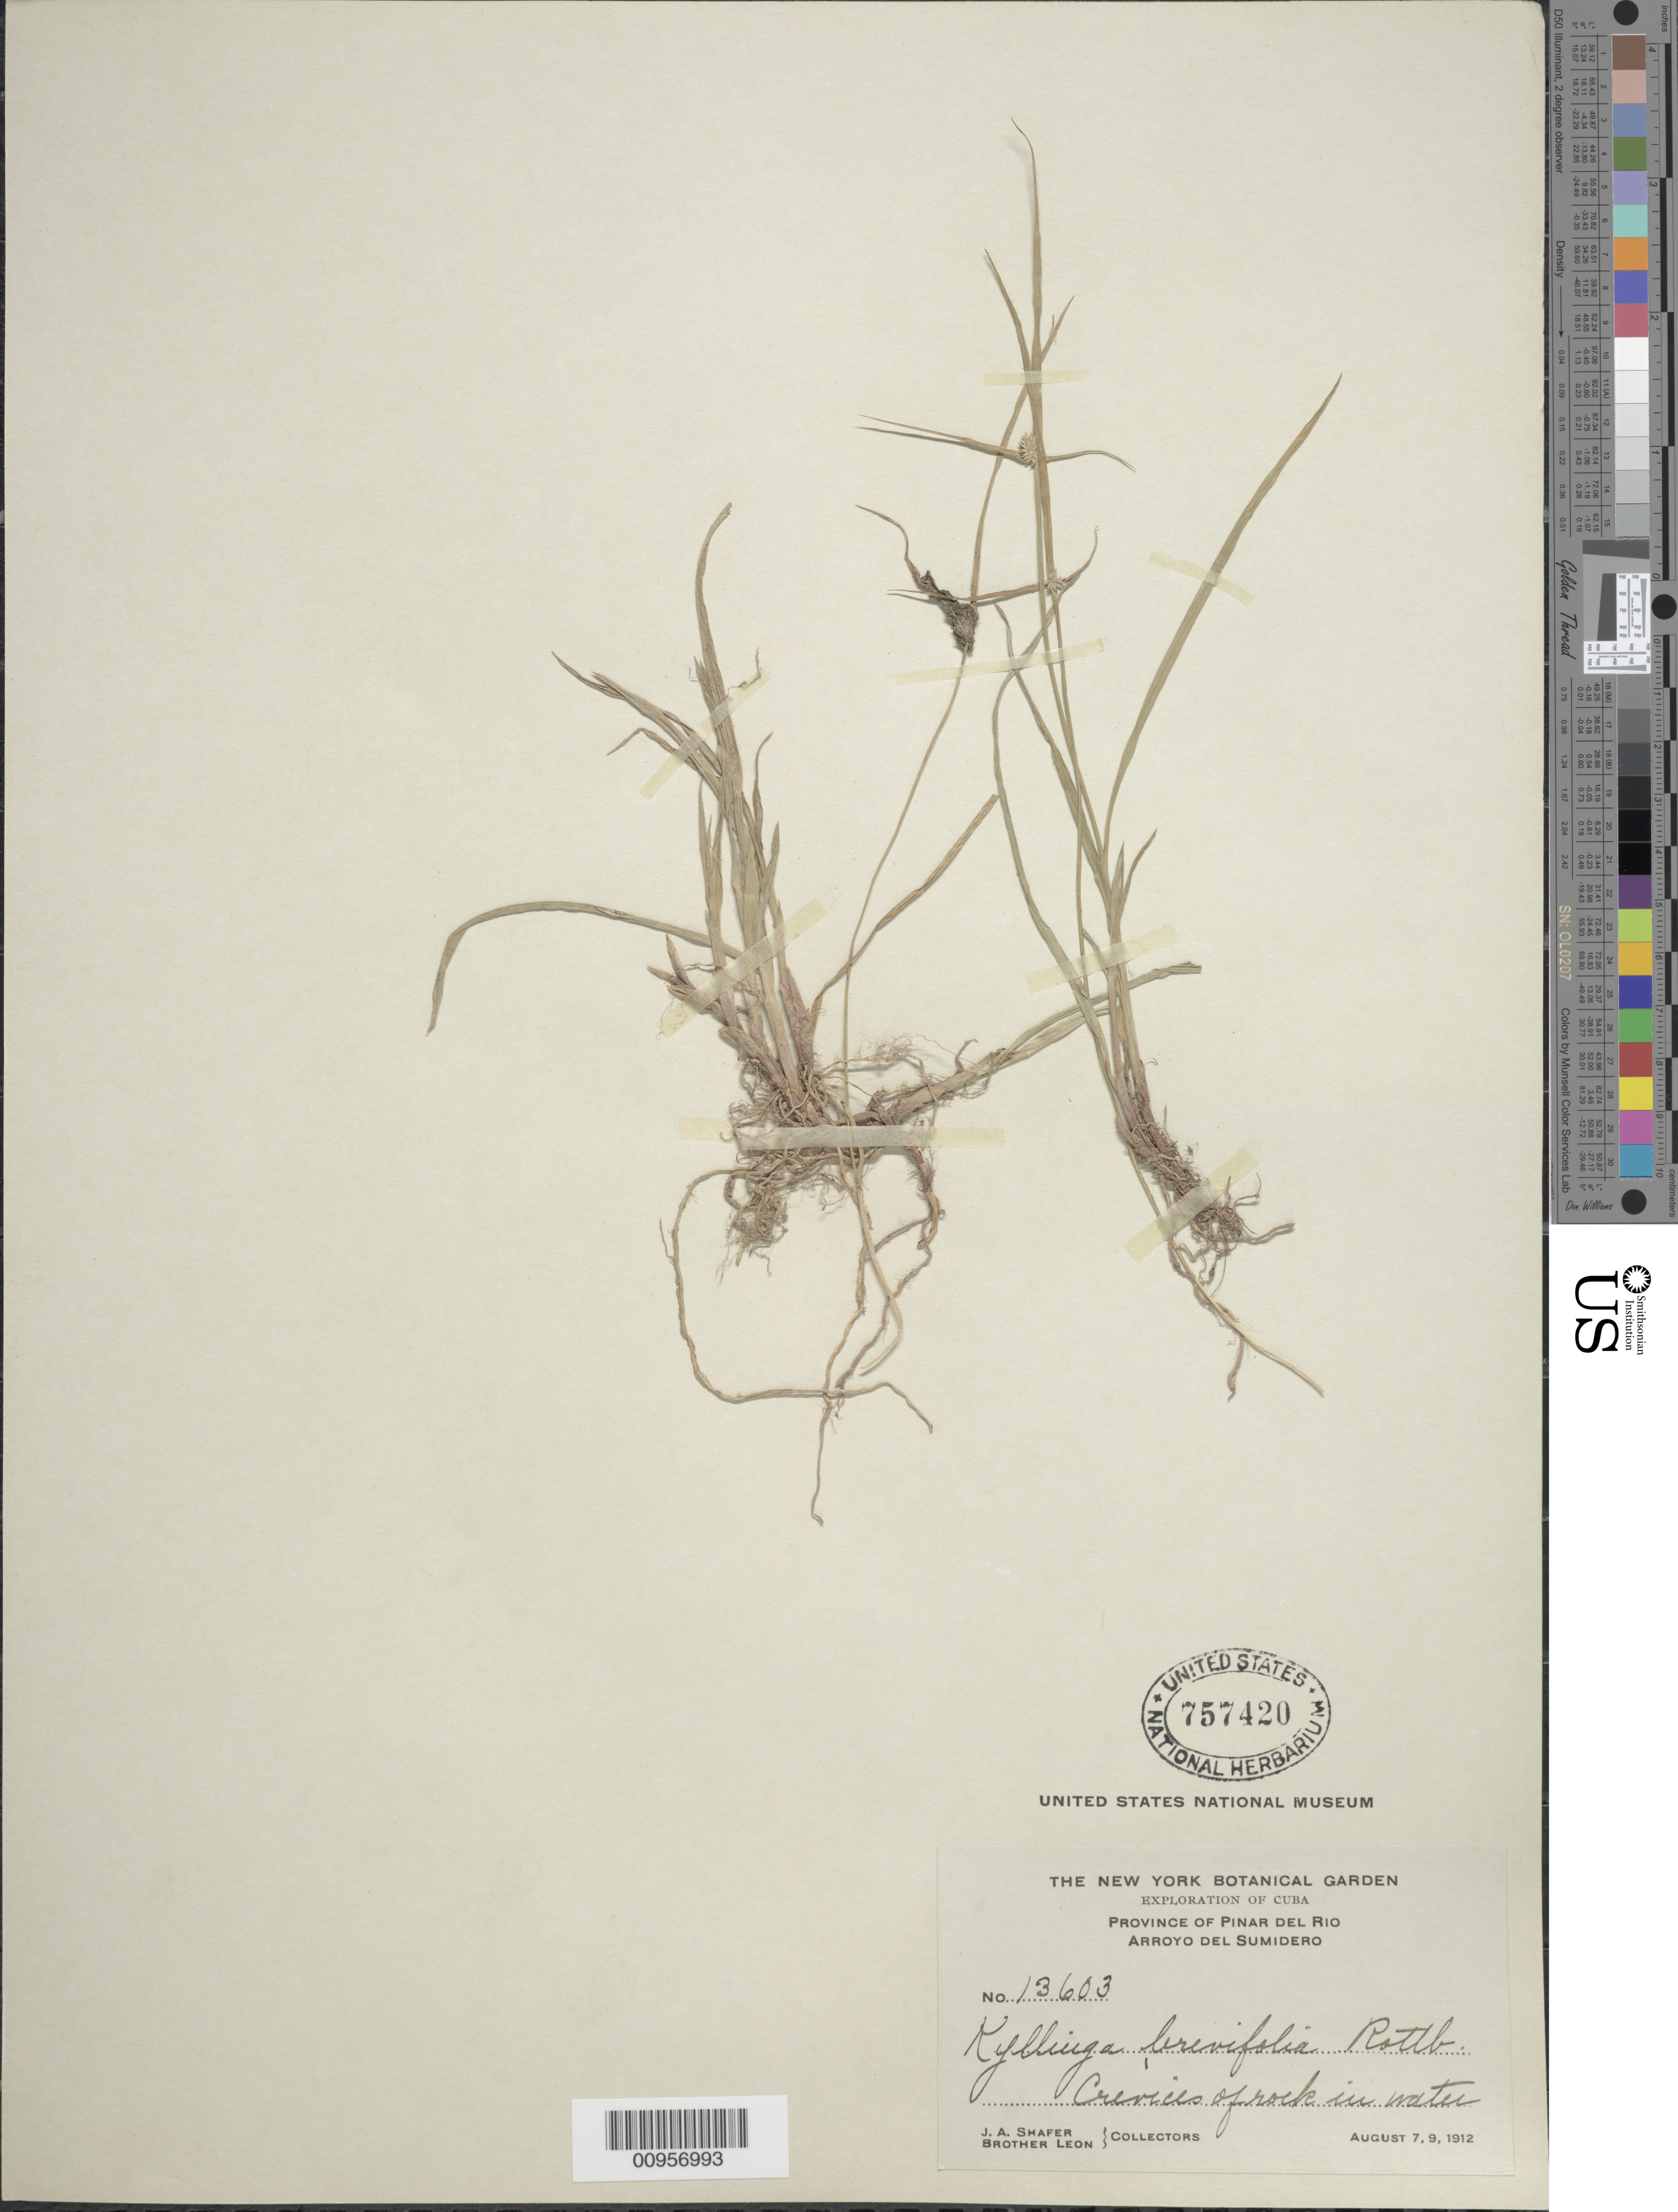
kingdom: Plantae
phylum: Tracheophyta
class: Liliopsida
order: Poales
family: Cyperaceae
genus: Cyperus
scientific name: Cyperus brevifolius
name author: (Rottb.) Hassk.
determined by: Strong, M. T., (US), Smithsonian Institution - National Museum of Natural History (UNITED STATES)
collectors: J. A. Shafer & Bro. León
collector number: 13603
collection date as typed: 07 Aug 1912 to 09 Aug 1912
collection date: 1912-08-07/1912-08-09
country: Cuba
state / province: Pinar del Rio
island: Cuba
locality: Arroyo del Sumidero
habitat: Crevices of rocks in water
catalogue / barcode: US 757420